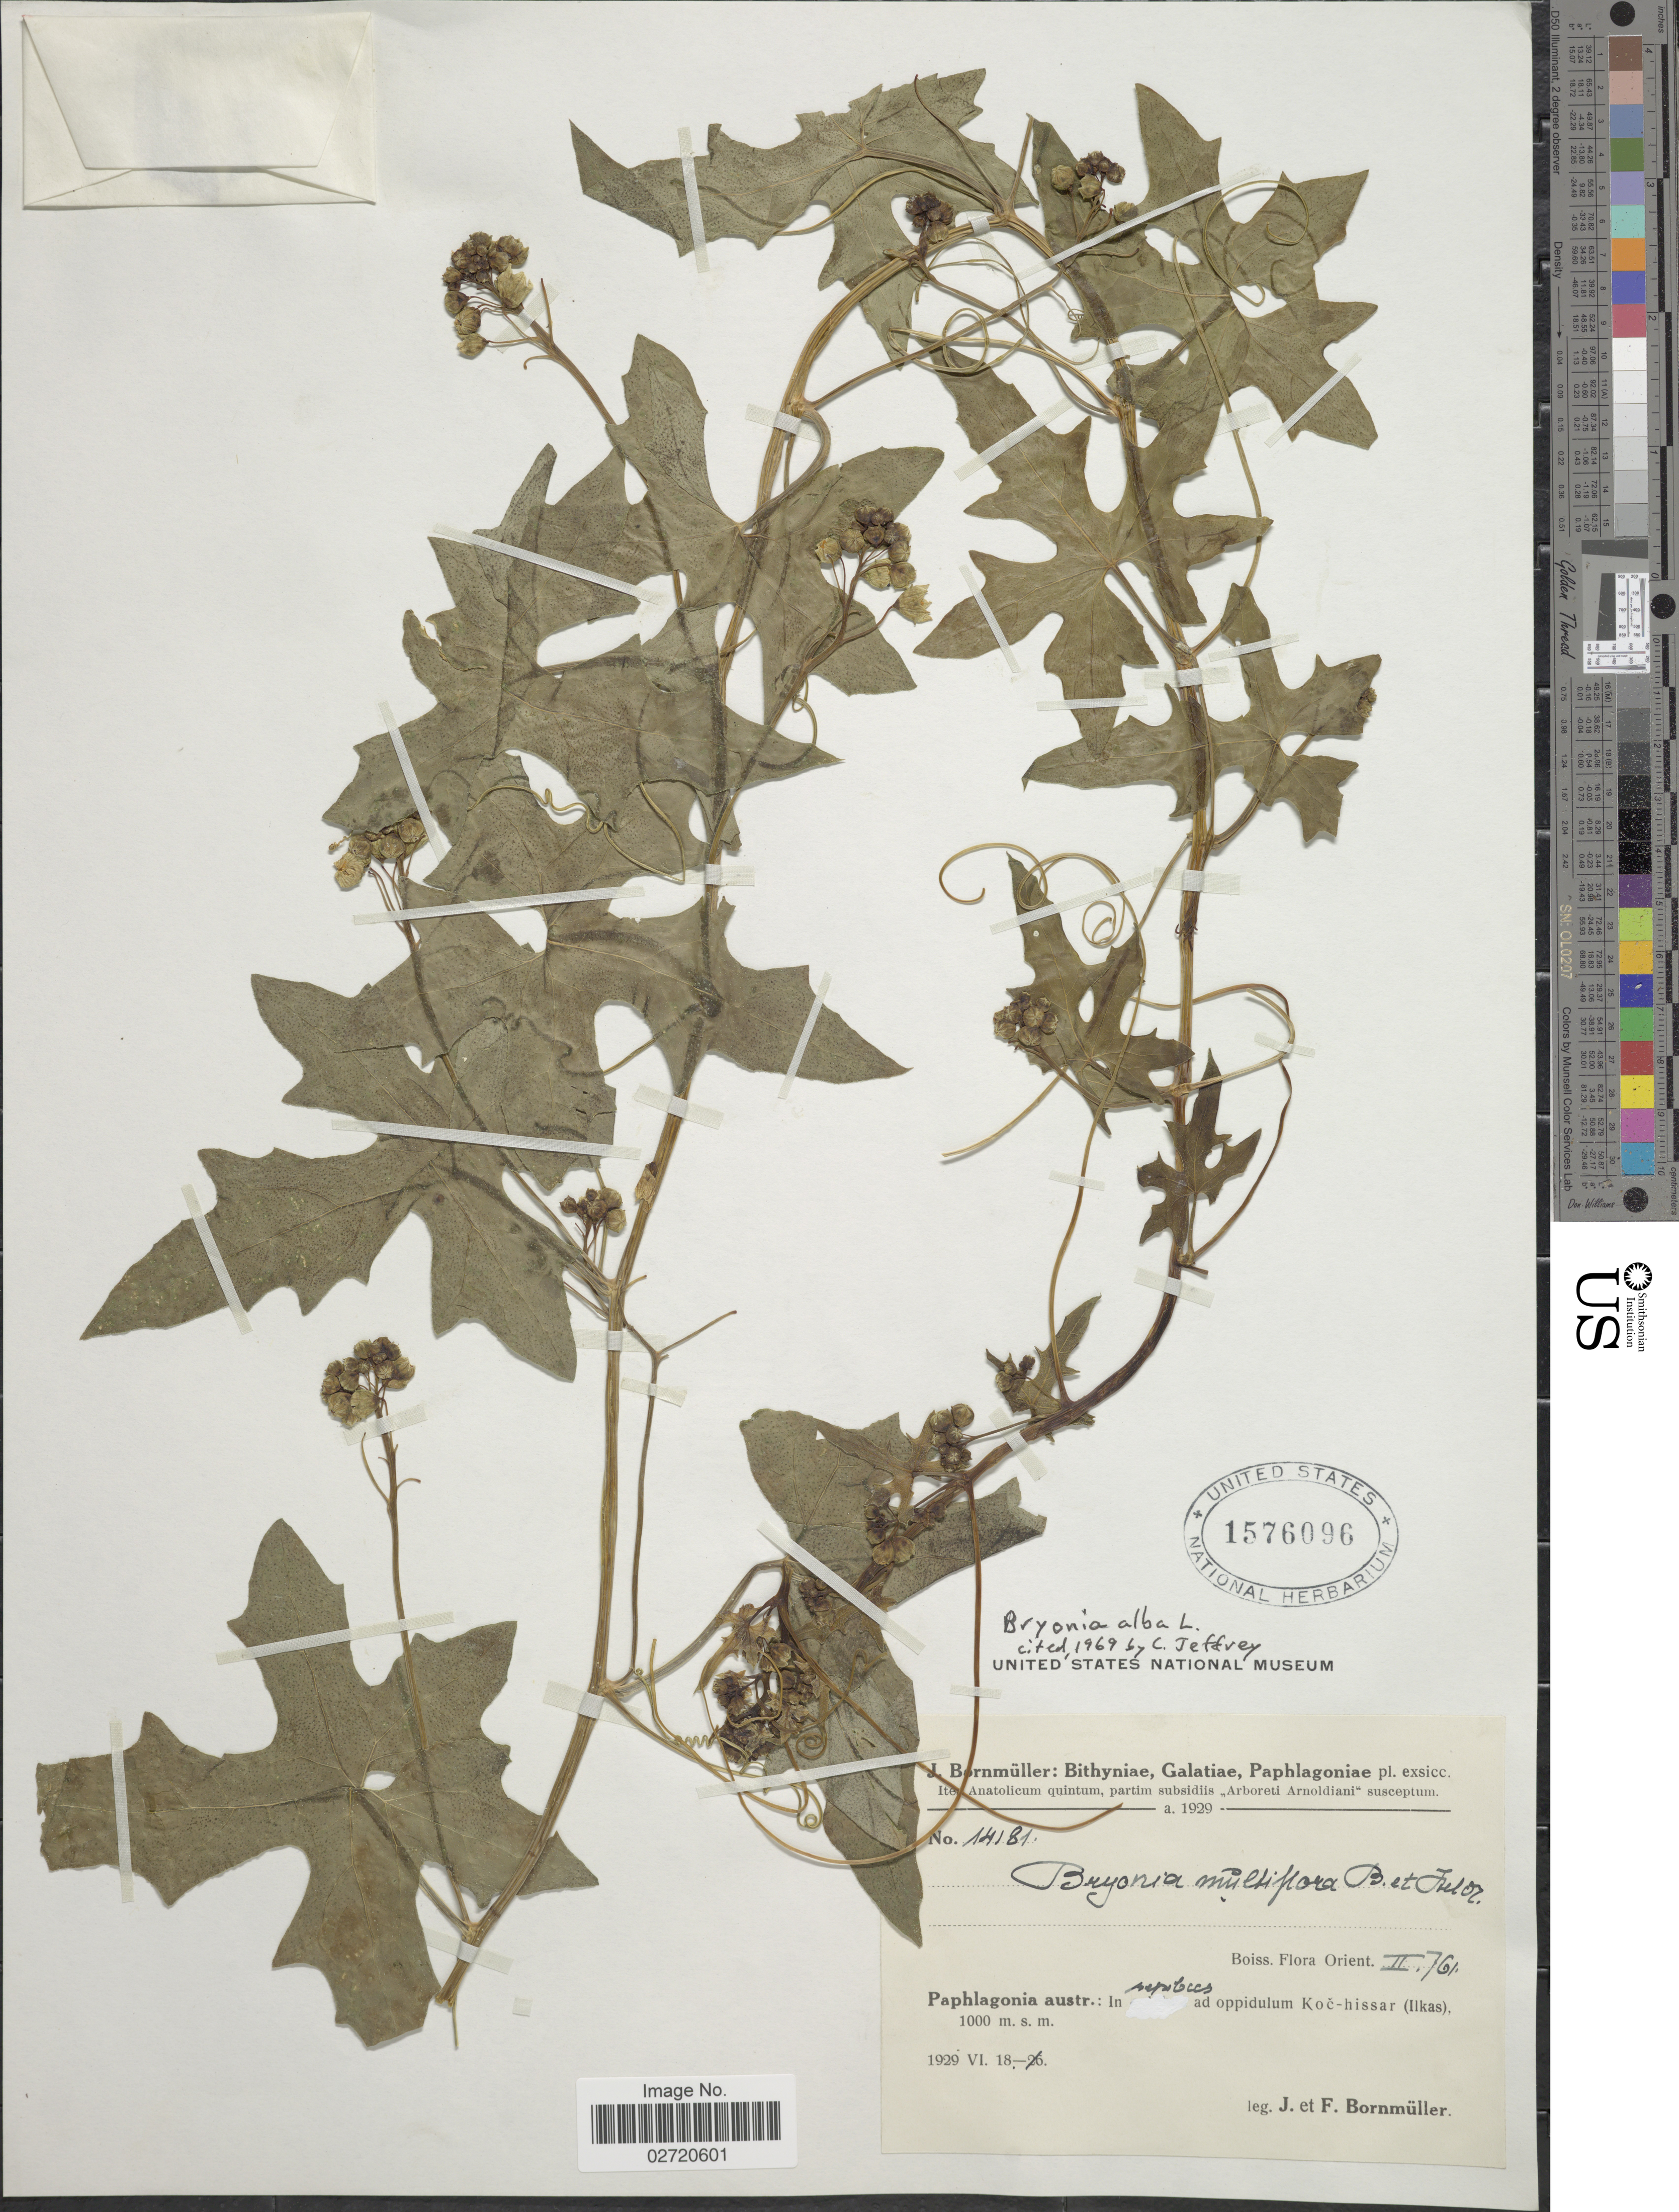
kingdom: Plantae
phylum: Tracheophyta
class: Magnoliopsida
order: Cucurbitales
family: Cucurbitaceae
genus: Bryonia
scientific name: Bryonia alba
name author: L.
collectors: J. Bornmüller & F. Bornmüller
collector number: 14181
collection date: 1929-06-18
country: Turkey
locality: Orient, II 761. Paphlagonia austr.: in sepibus ad oppidulum Koc- hissar (Ilkas)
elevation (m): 1000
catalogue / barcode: US 1576096